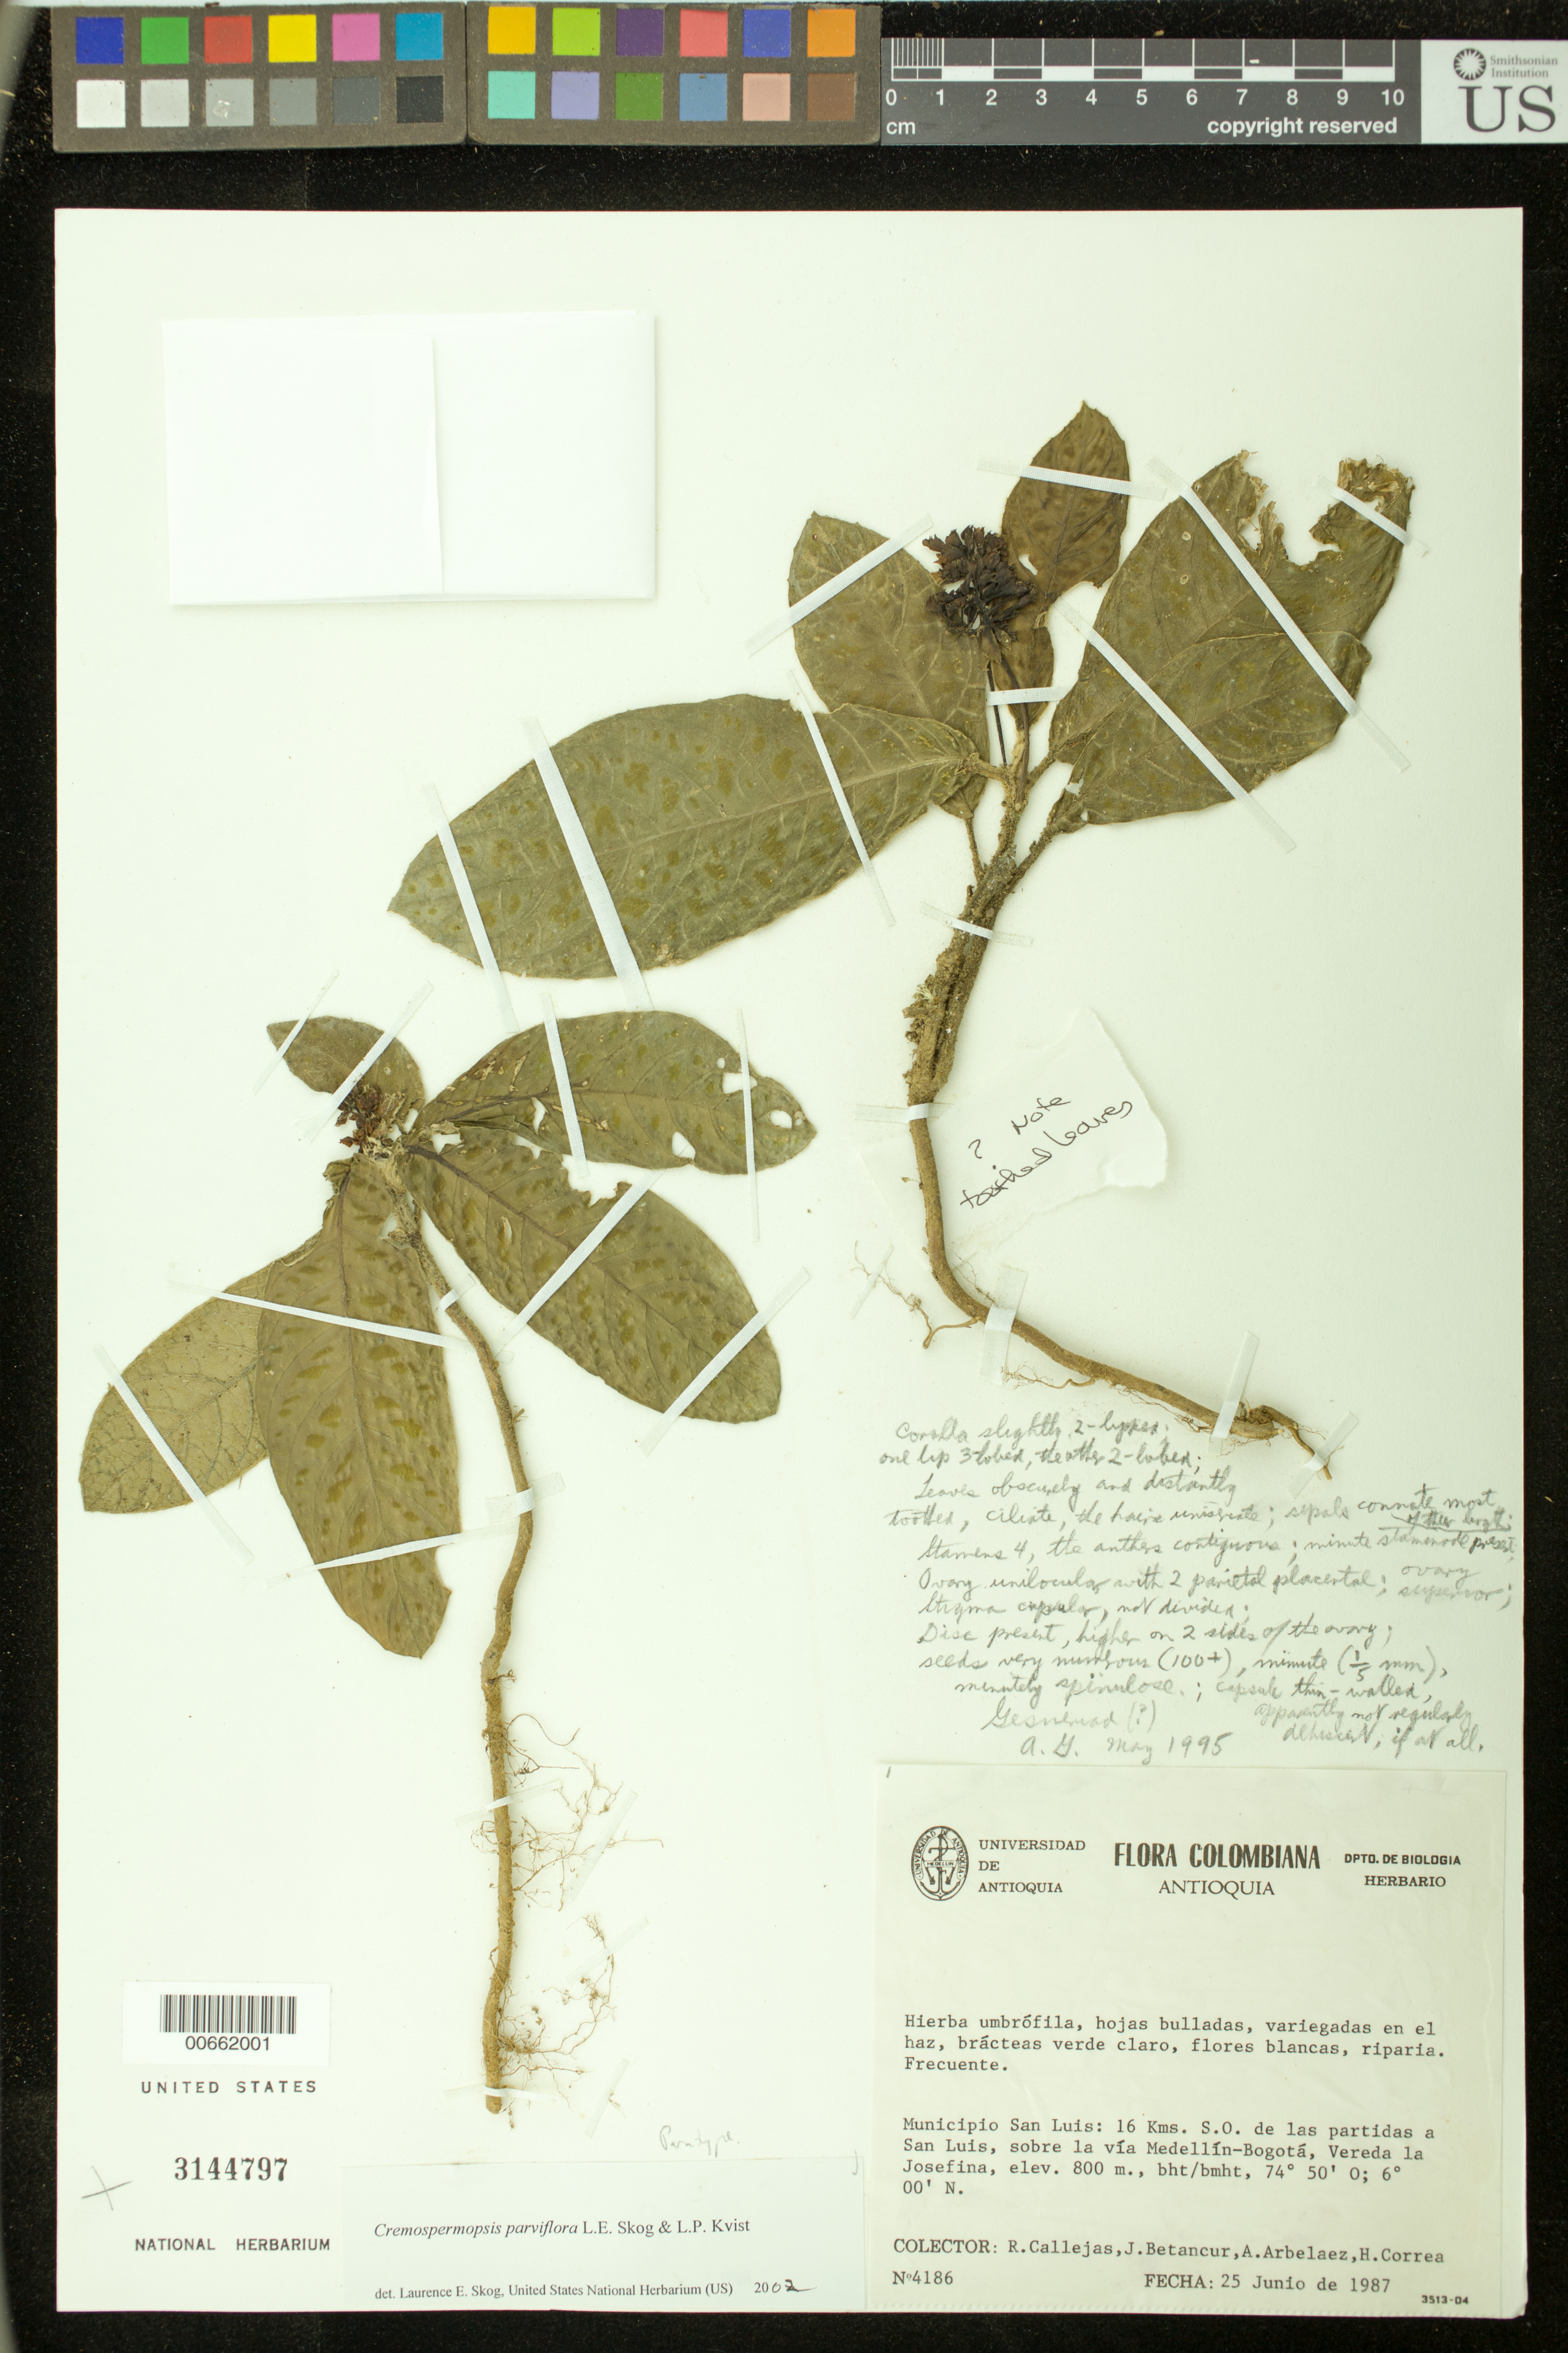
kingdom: Plantae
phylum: Tracheophyta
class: Magnoliopsida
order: Lamiales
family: Gesneriaceae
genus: Cremospermopsis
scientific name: Cremospermopsis parviflora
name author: L.E. Skog & L.P. Kvist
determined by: Skog, Laurence E.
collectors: R. Callejas, J. C. Betancur, A. Arbelaez & H. Correa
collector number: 4186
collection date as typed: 25 Jun 1987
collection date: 1987-06-25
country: Colombia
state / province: Antioquia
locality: Mpio. San Luis: 16 km S.O. de las partidas a San Luis, sobre la vía Medellín-Bogotá, Vereda la Josefina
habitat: bht/bmht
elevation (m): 800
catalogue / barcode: US 3144797